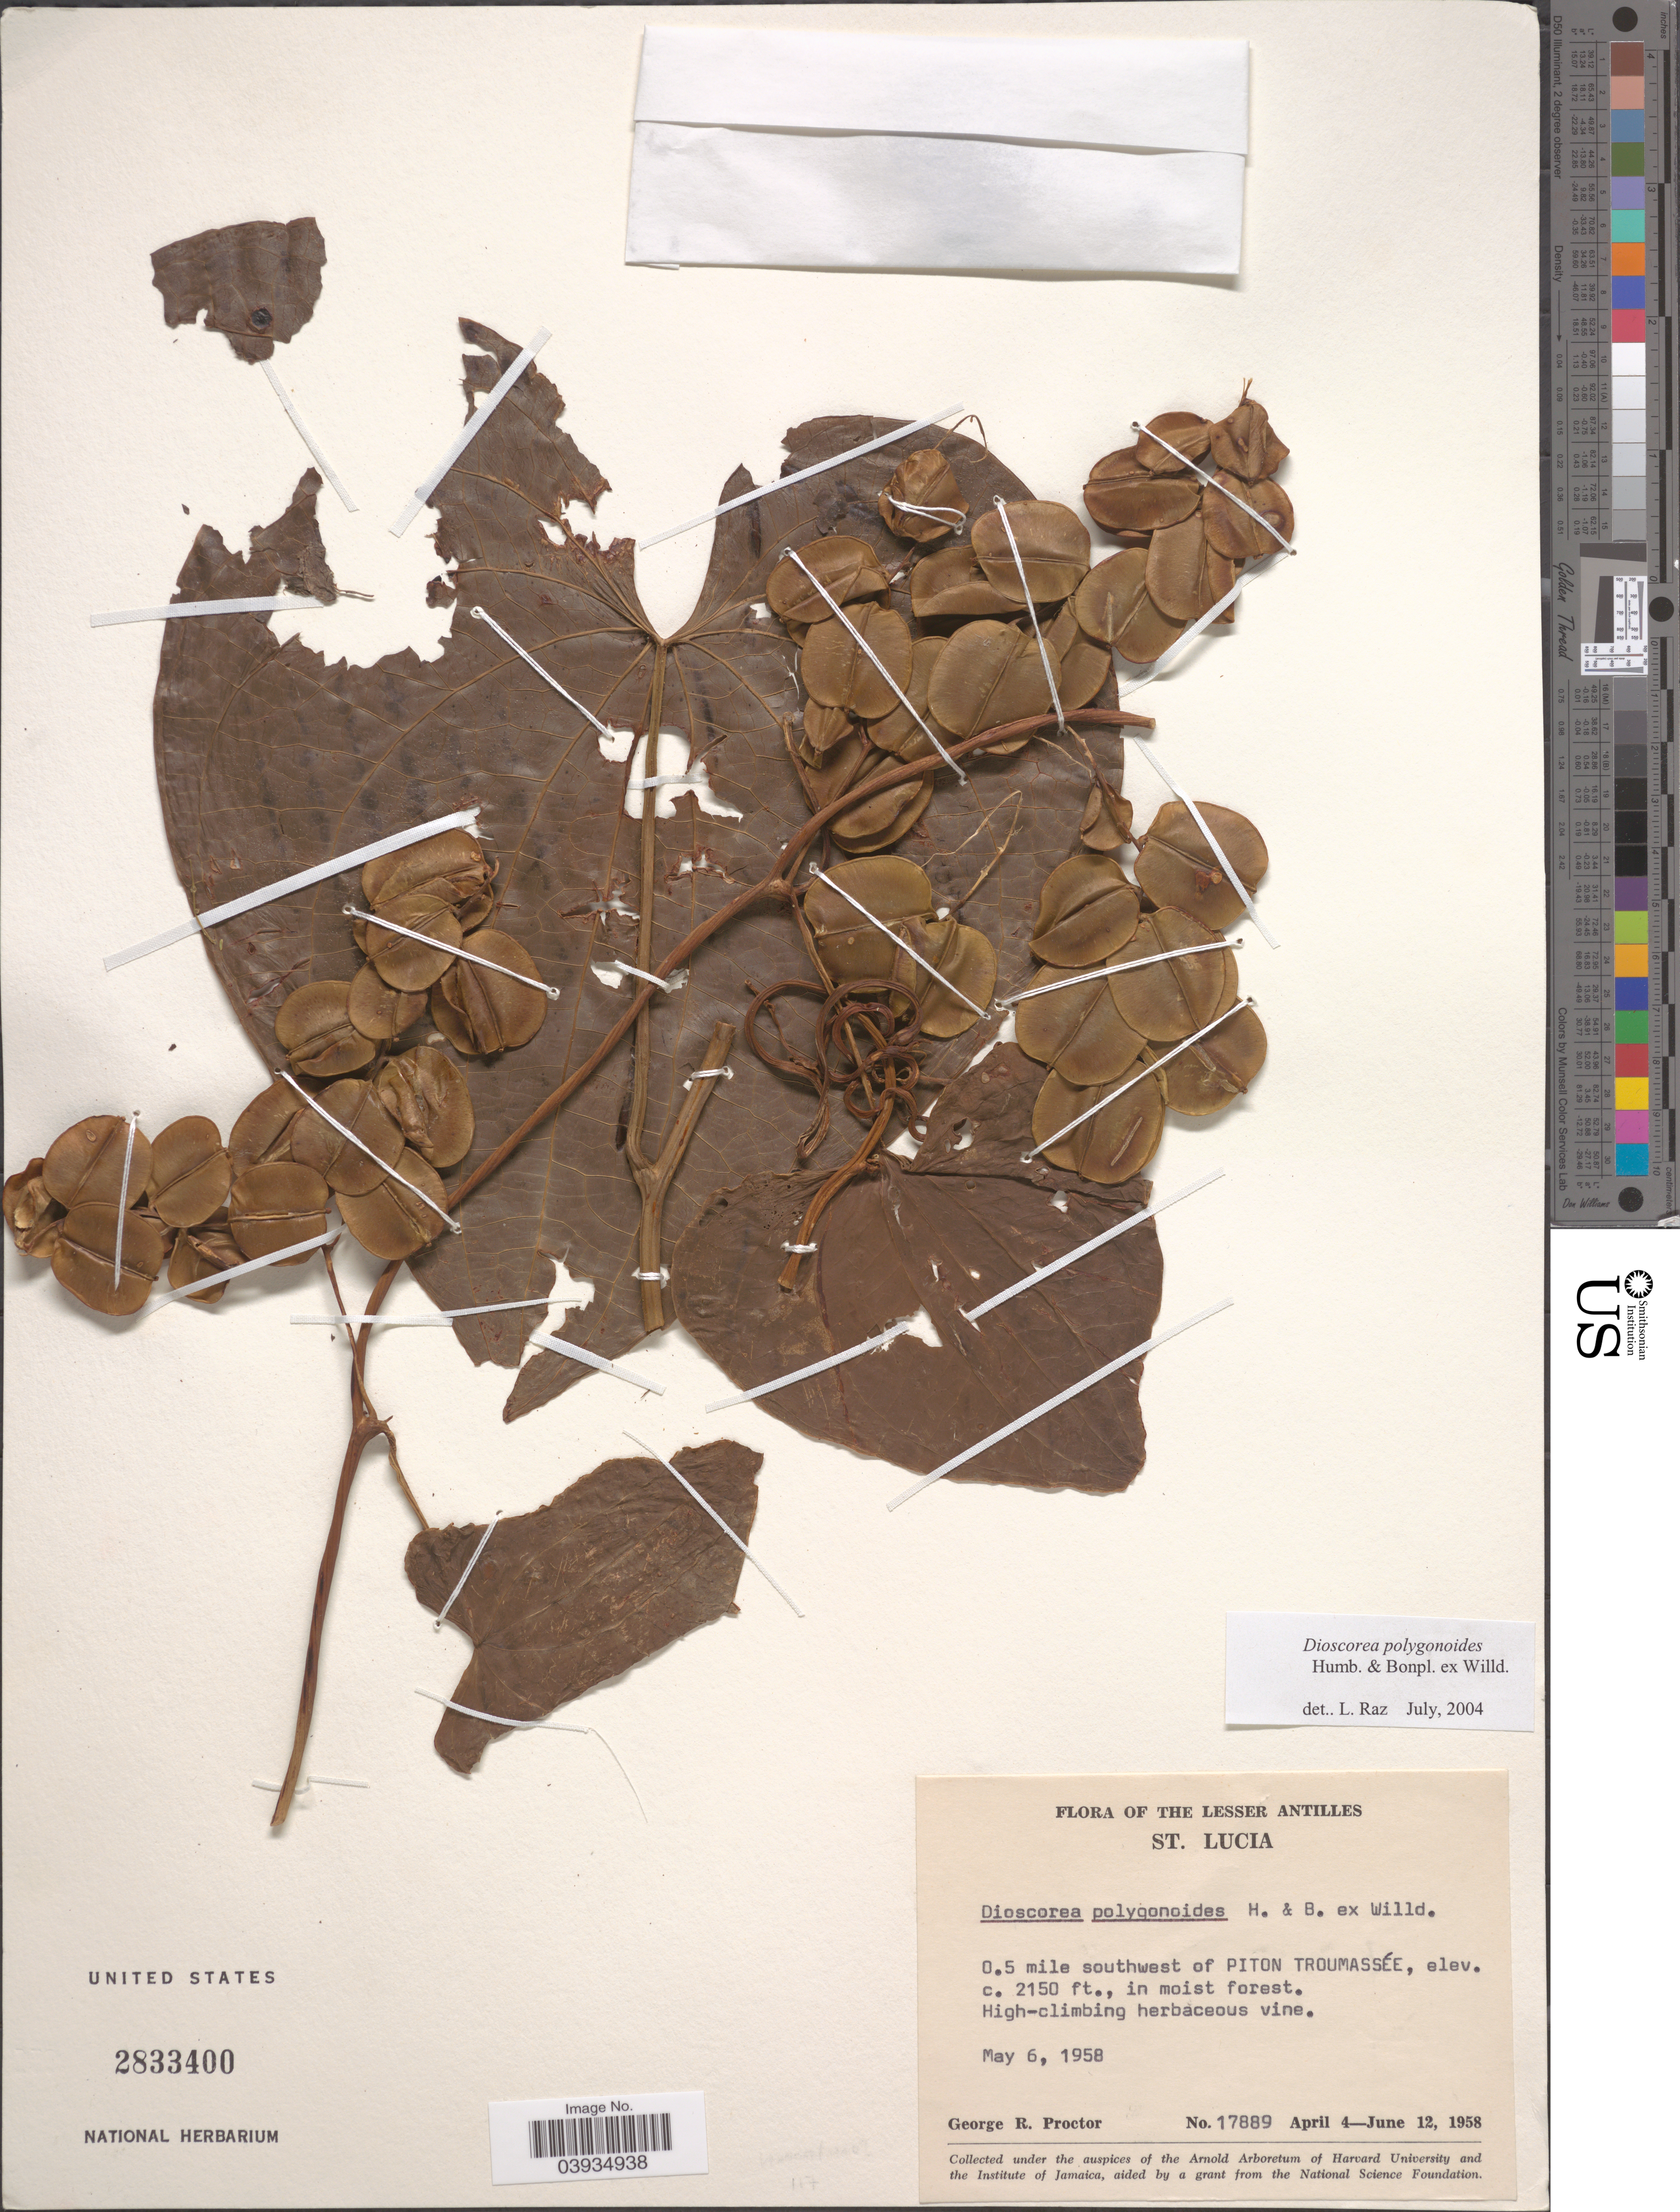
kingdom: Plantae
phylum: Tracheophyta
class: Liliopsida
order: Dioscoreales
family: Dioscoreaceae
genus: Dioscorea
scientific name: Dioscorea polygonoides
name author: Humb. & Bonpl. ex Willd.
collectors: G. R. Proctor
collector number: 17889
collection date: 1958-05-06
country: St. Lucia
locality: Lesser Antilles. 0.5 miles southwest of Piton Troumassée.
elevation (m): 655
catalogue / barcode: US 2833400